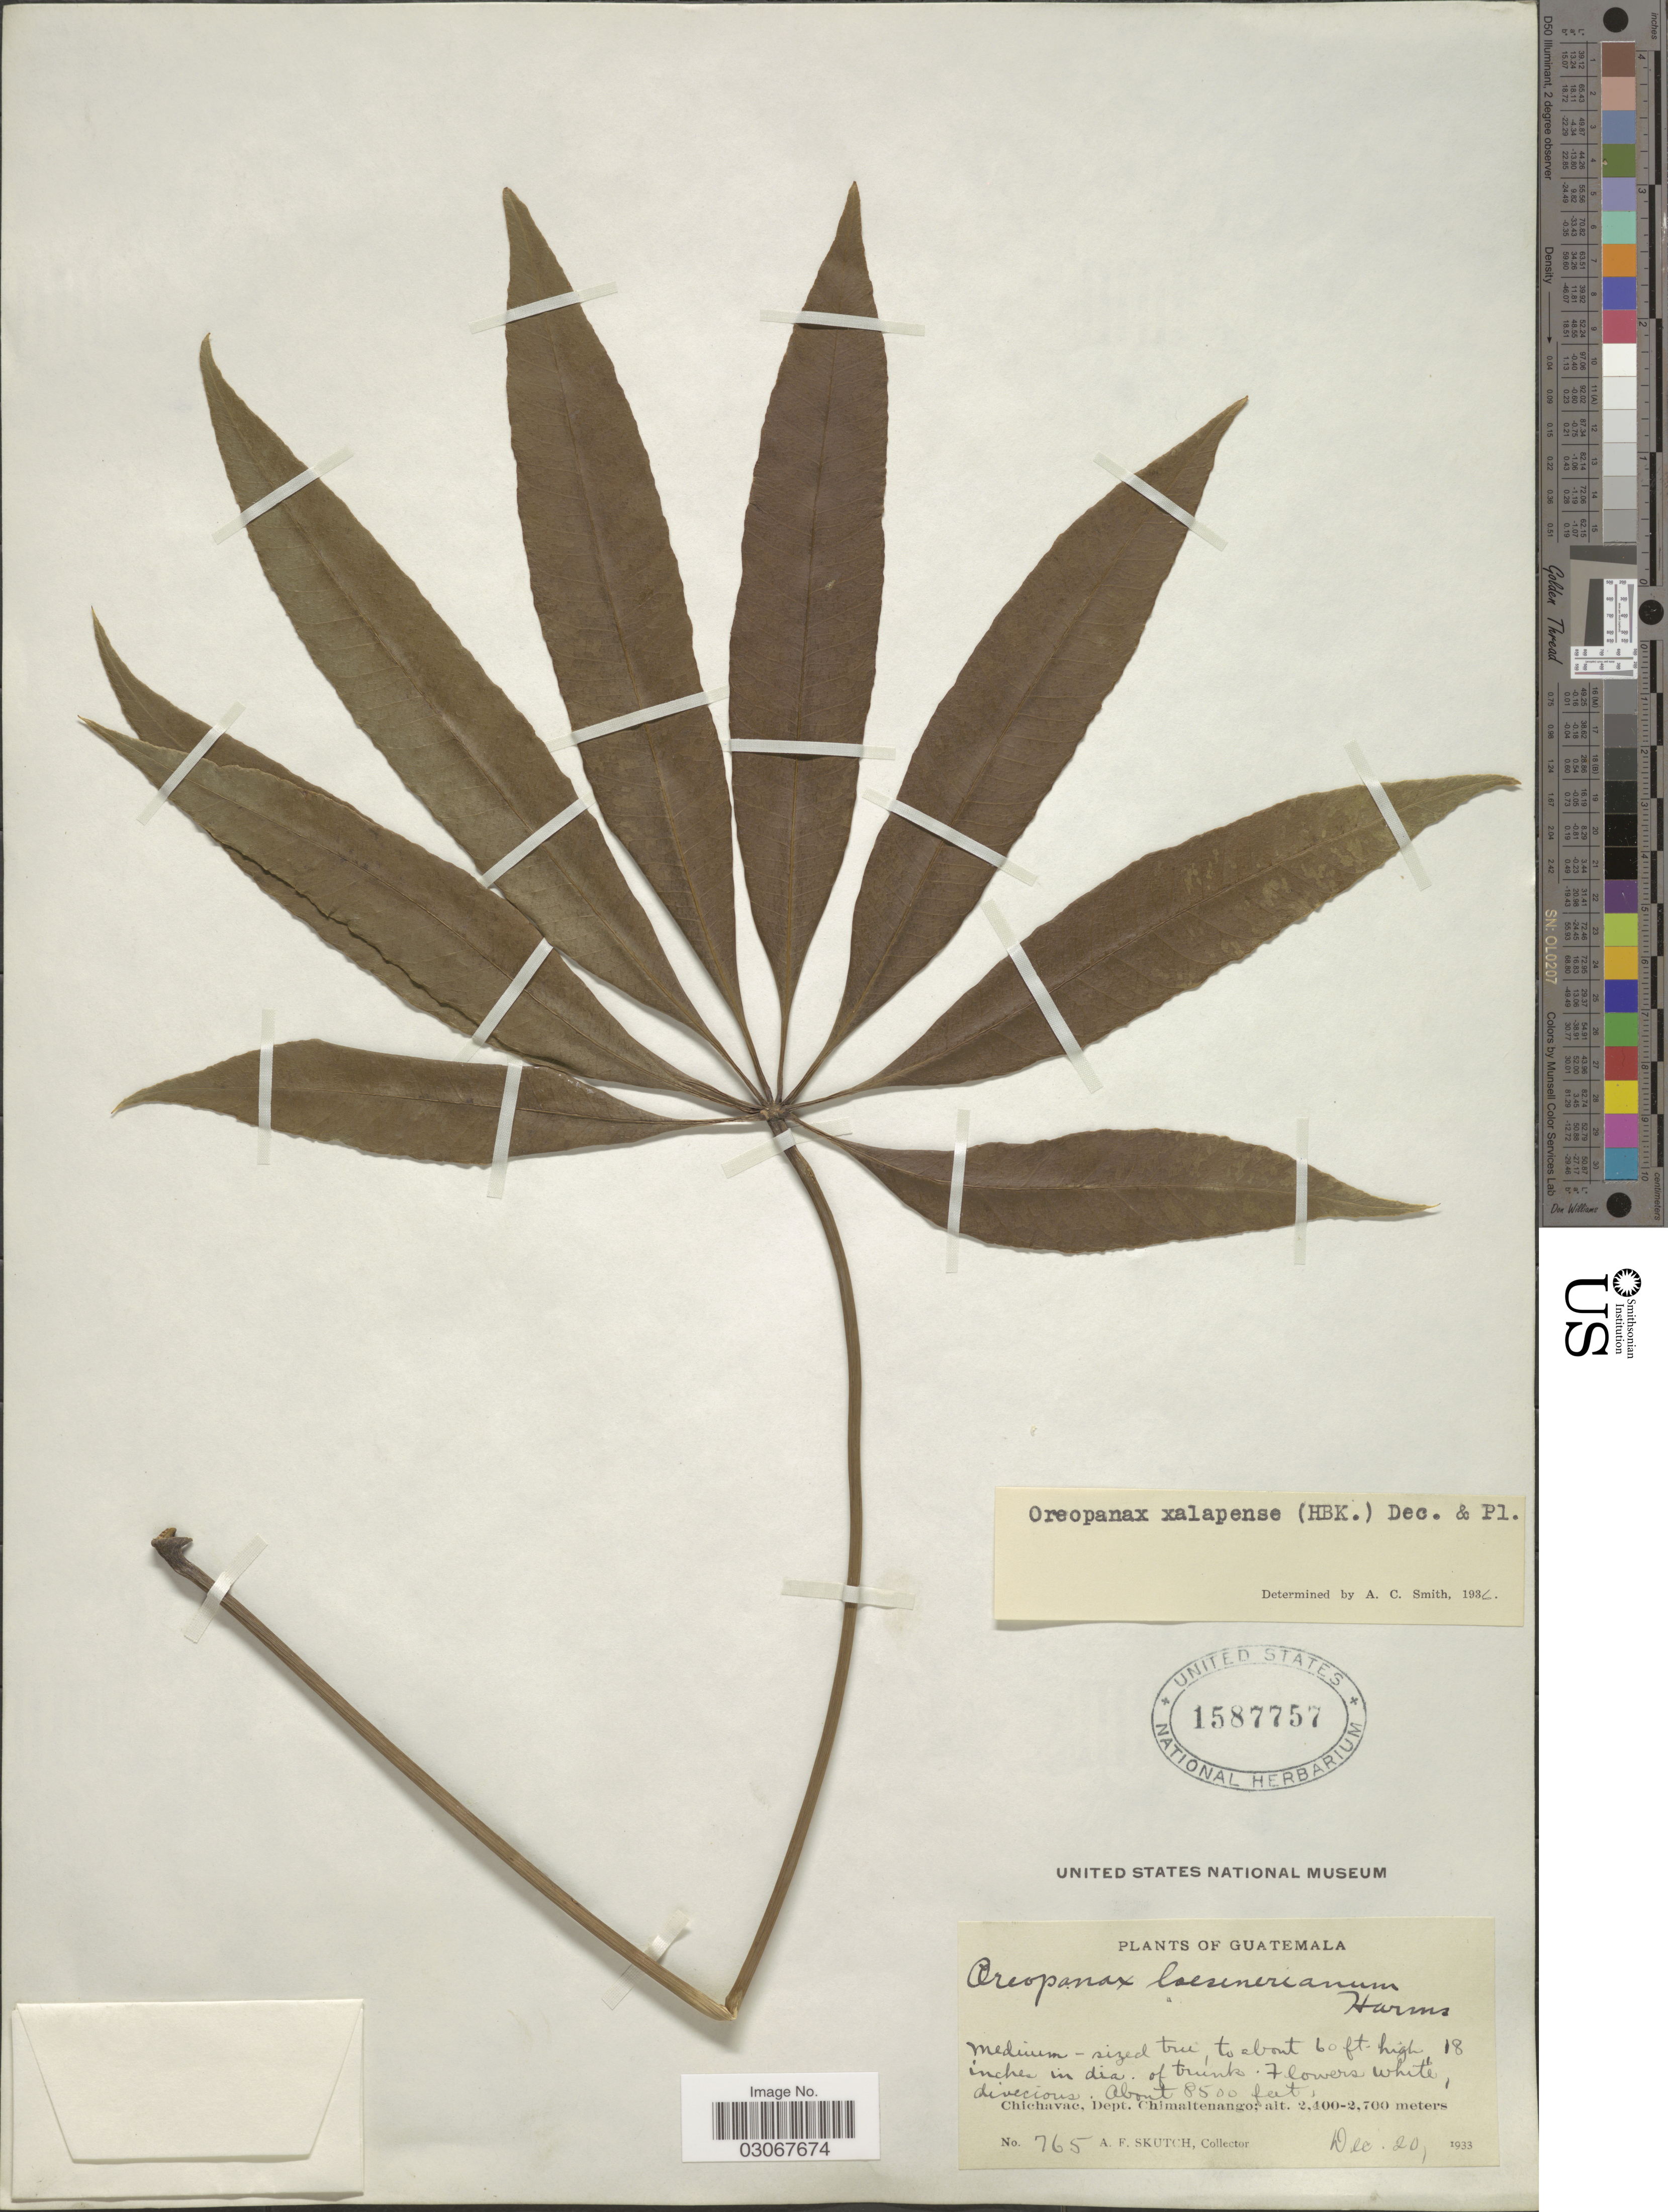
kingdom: Plantae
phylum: Tracheophyta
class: Magnoliopsida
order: Apiales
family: Araliaceae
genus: Oreopanax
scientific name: Oreopanax xalapensis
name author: (Kunth) Decne. & Planch.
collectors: A. F. Skutch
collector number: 765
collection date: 1933-12-20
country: Guatemala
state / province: Chimaltenango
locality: Chichavac, Dept. Chimaltenango.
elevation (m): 2591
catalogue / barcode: US 1587757